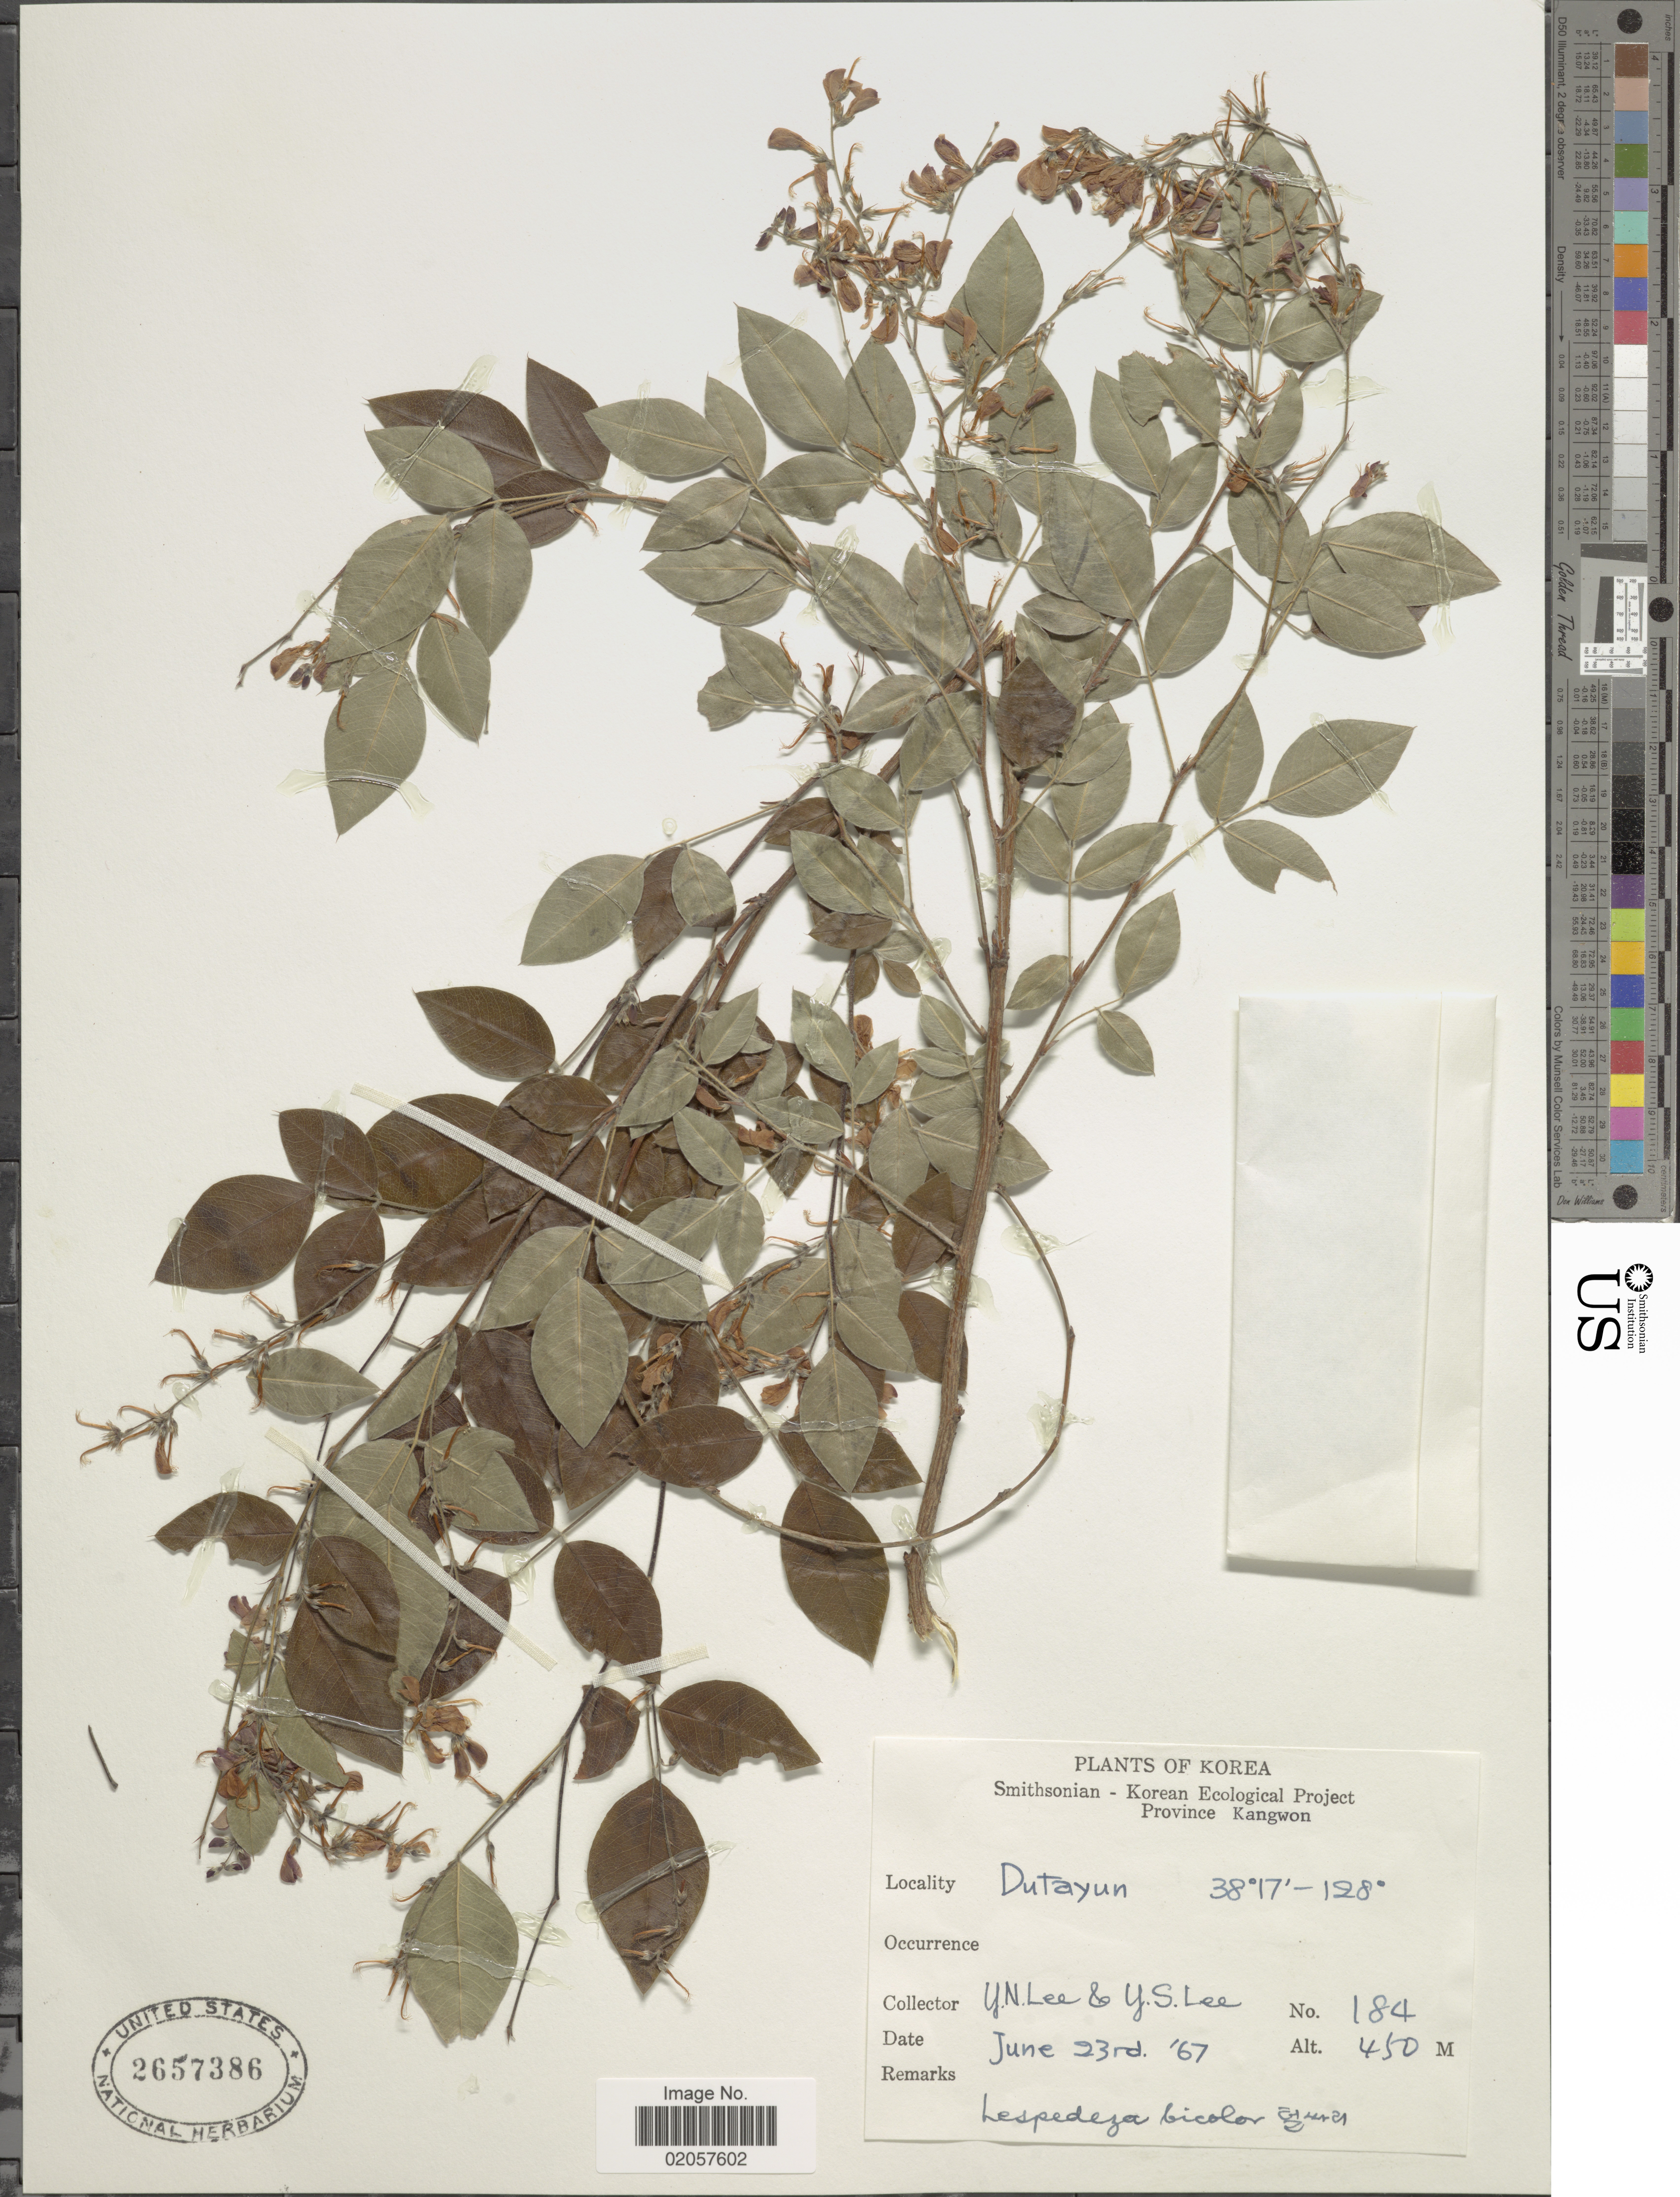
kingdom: Plantae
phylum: Tracheophyta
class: Magnoliopsida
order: Fabales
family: Fabaceae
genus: Lespedeza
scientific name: Lespedeza bicolor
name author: Turcz.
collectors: Y. N. Lee & Y. S. Lee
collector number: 184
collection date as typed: Transcribed d/m/y: 23/6/67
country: North Korea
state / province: Kangwon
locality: Dutayun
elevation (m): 450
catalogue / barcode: US 2657386